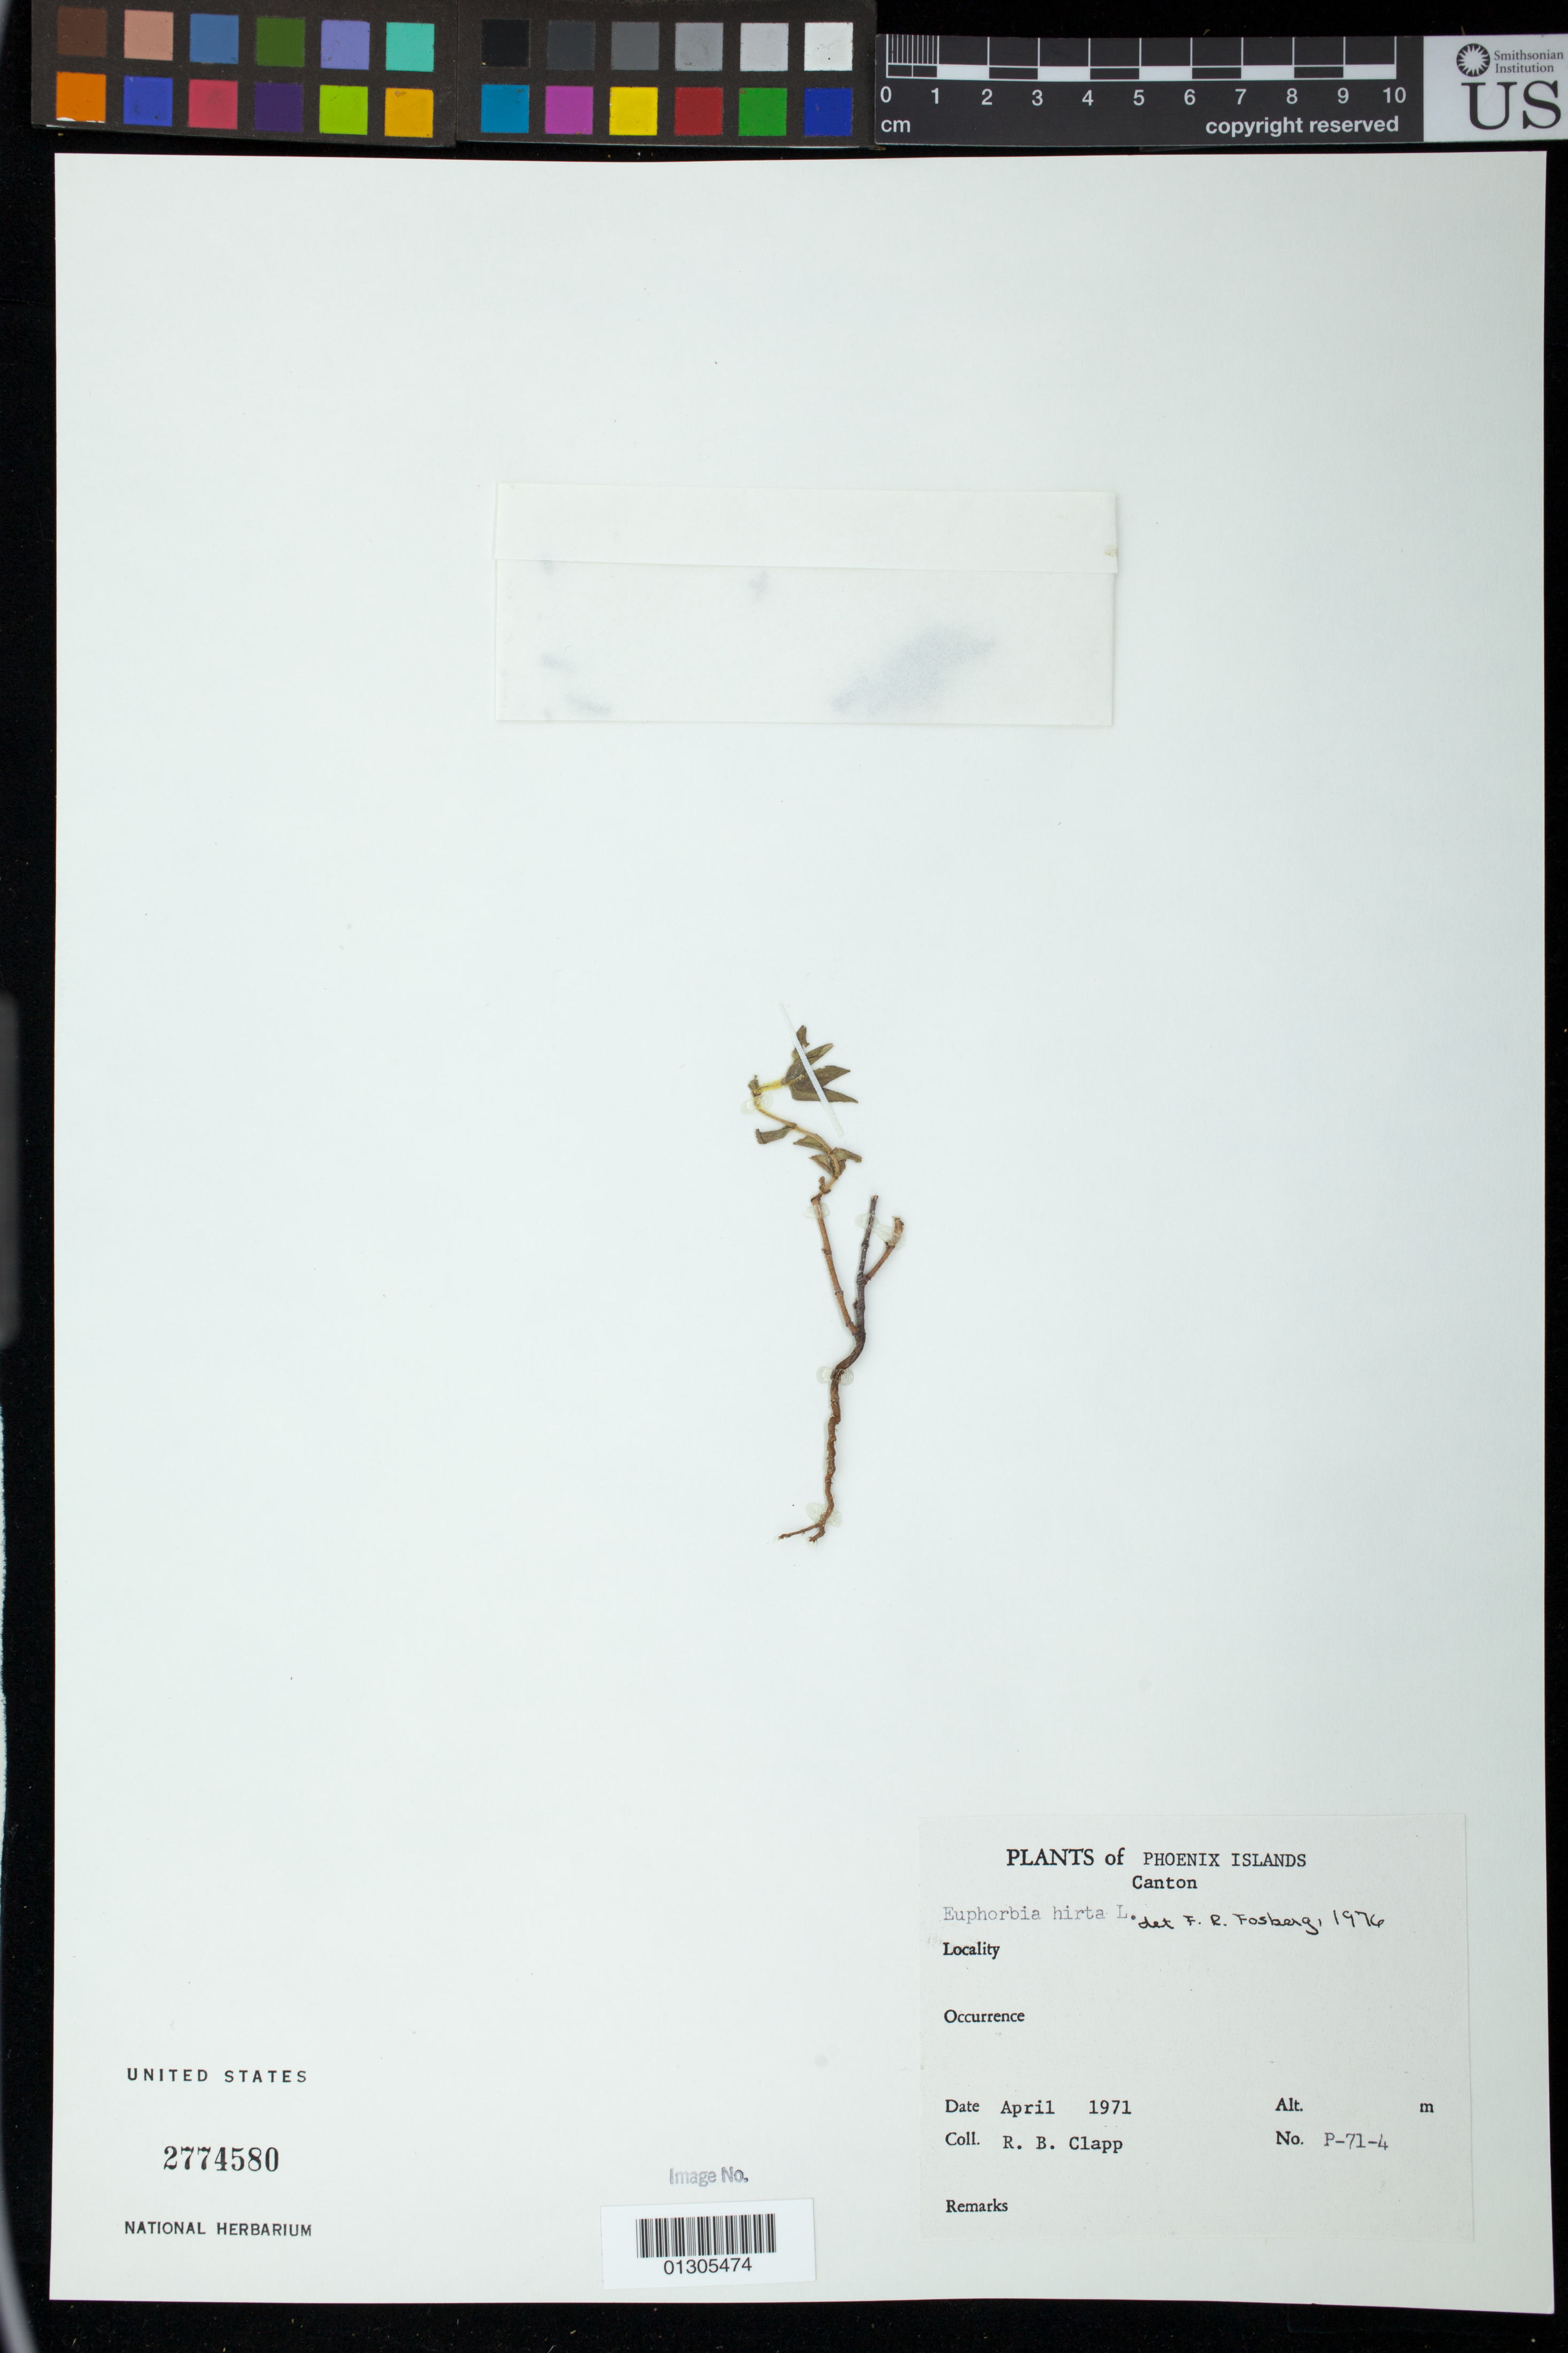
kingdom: Plantae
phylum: Tracheophyta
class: Magnoliopsida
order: Malpighiales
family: Euphorbiaceae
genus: Euphorbia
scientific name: Euphorbia hirta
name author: L.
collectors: R. B. Clapp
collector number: P-71-4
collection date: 1971-04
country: Kiribati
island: Kanton [Canton] Atoll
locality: Canton [Atoll] [Kanton Island]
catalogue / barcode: US 2774580